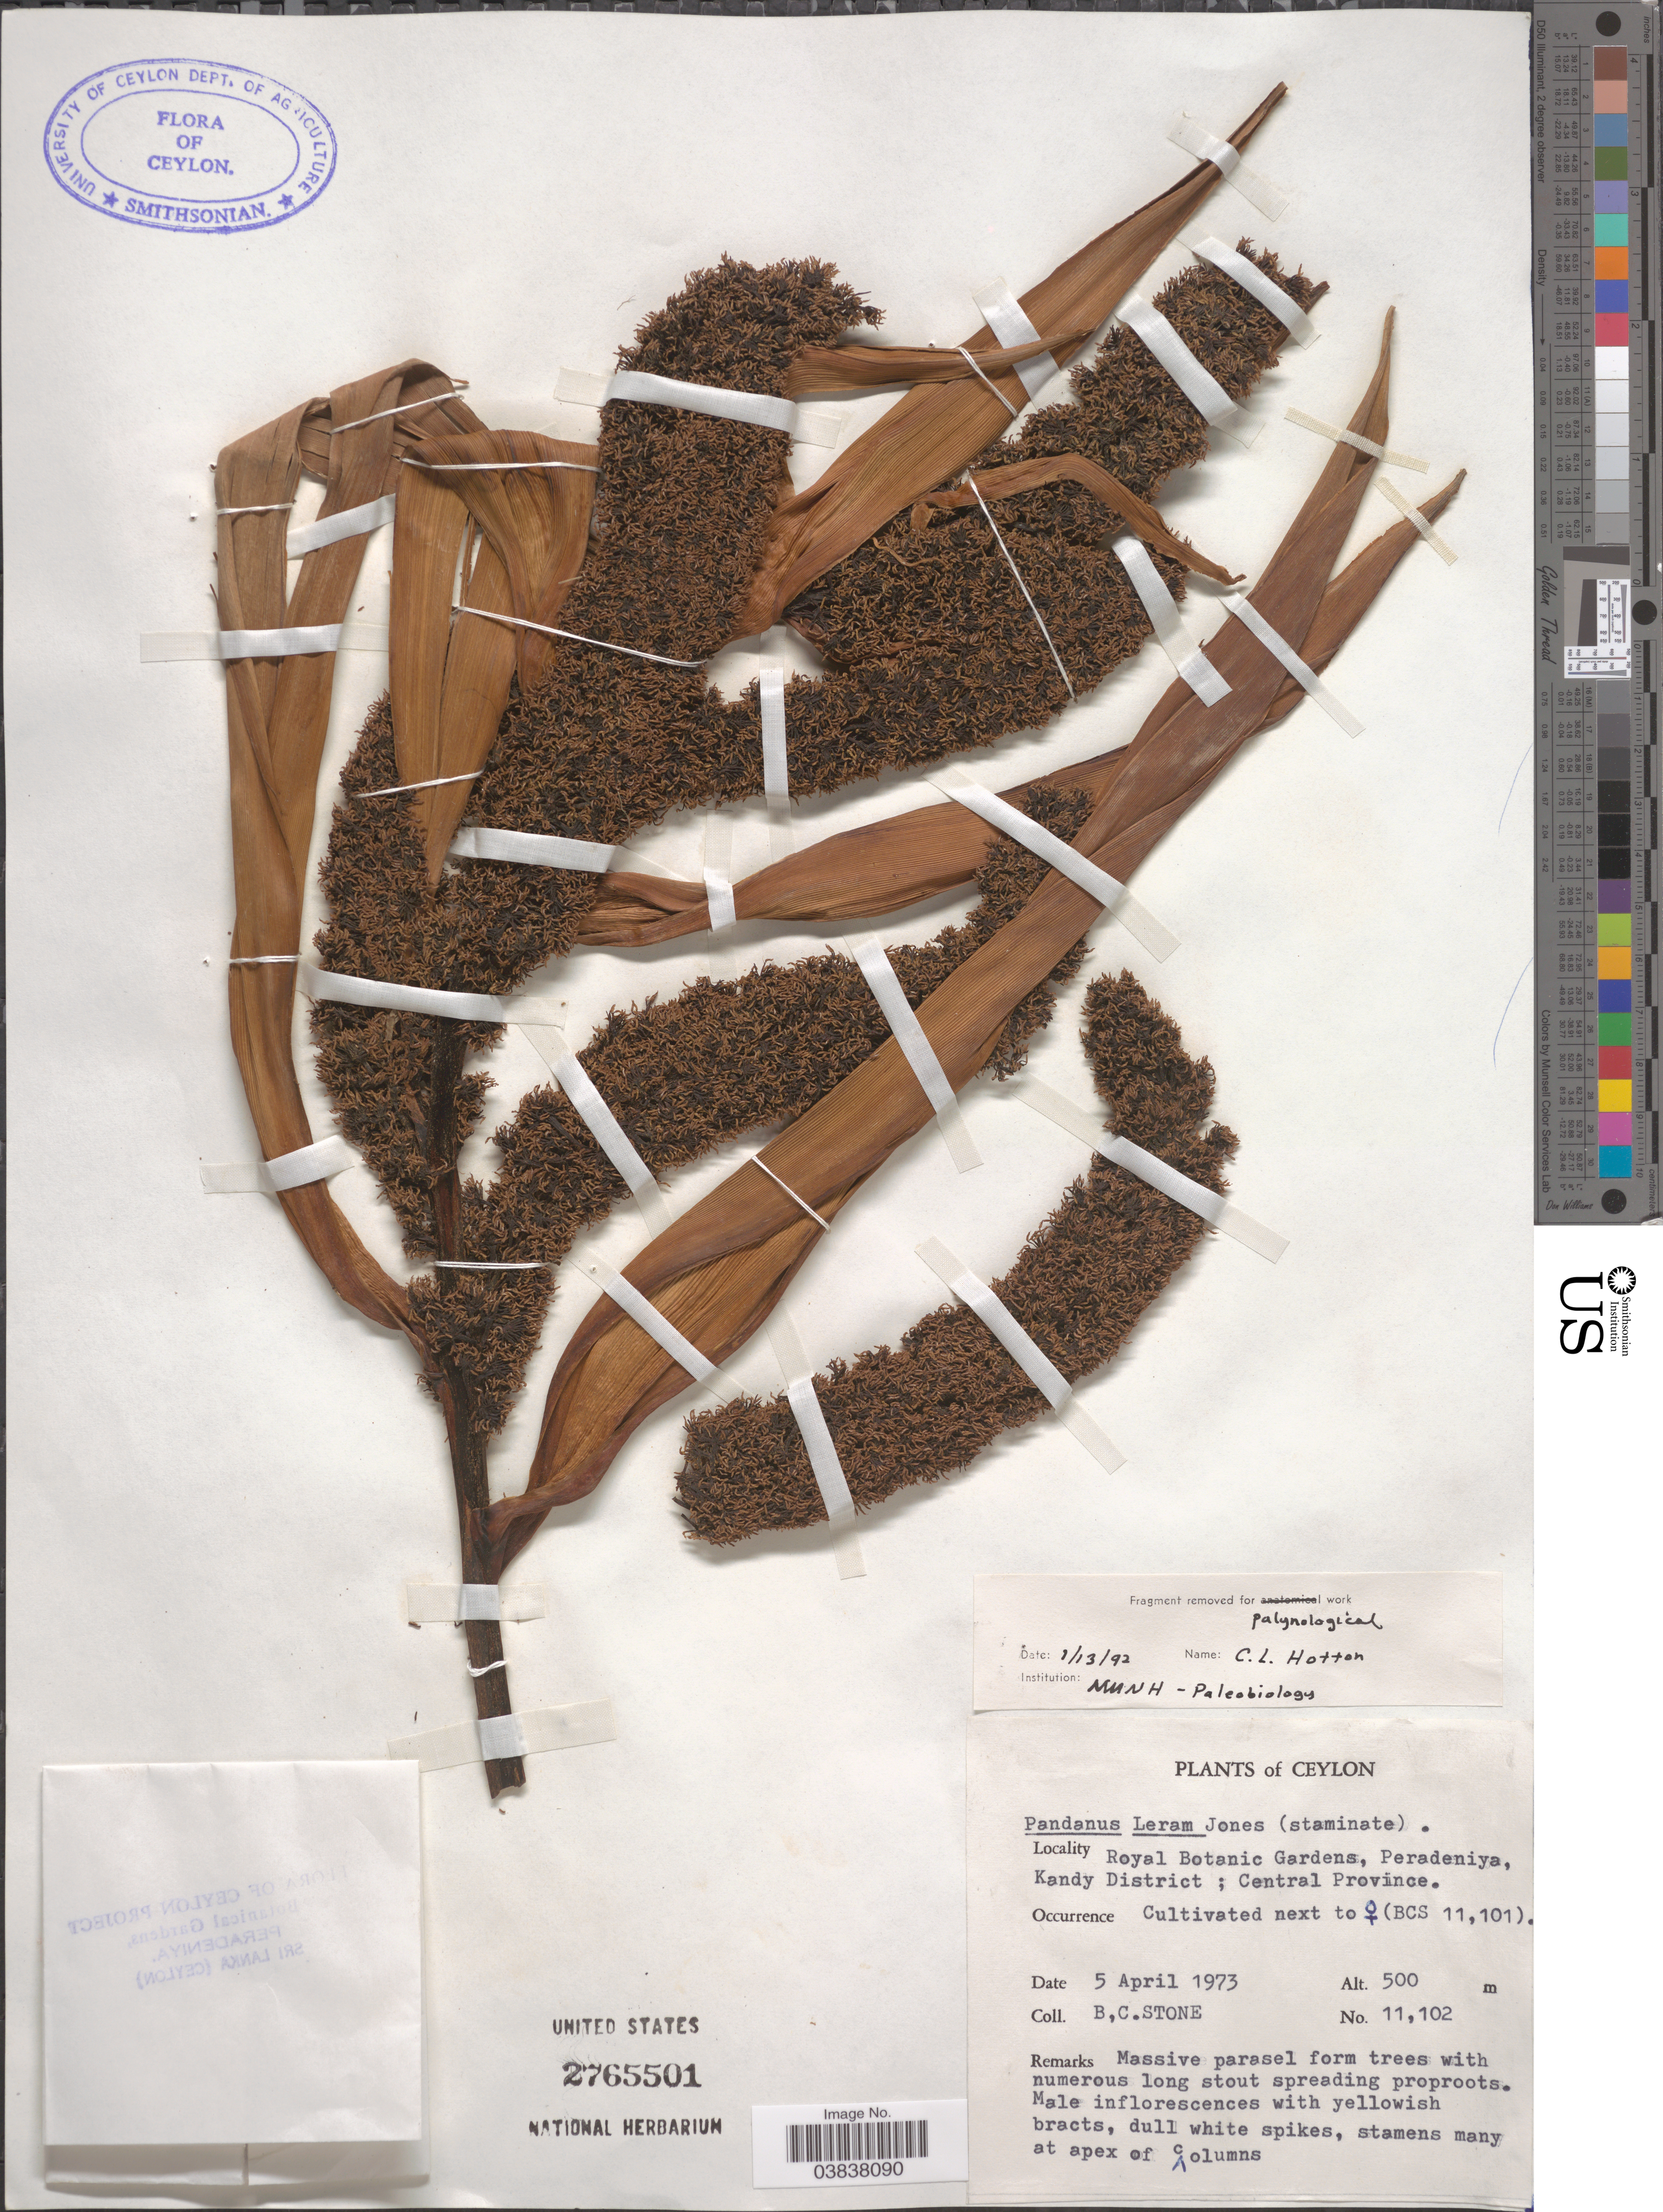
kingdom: Plantae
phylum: Tracheophyta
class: Liliopsida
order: Pandanales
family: Pandanaceae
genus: Pandanus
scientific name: Pandanus leram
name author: Voigt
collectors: B. C. Stone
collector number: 11102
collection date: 1973-04-05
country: Sri Lanka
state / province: Central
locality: Ceylon. Royal Botanic Gardens, Peradeniya, Kandy District.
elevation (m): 500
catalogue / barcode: US 2765501